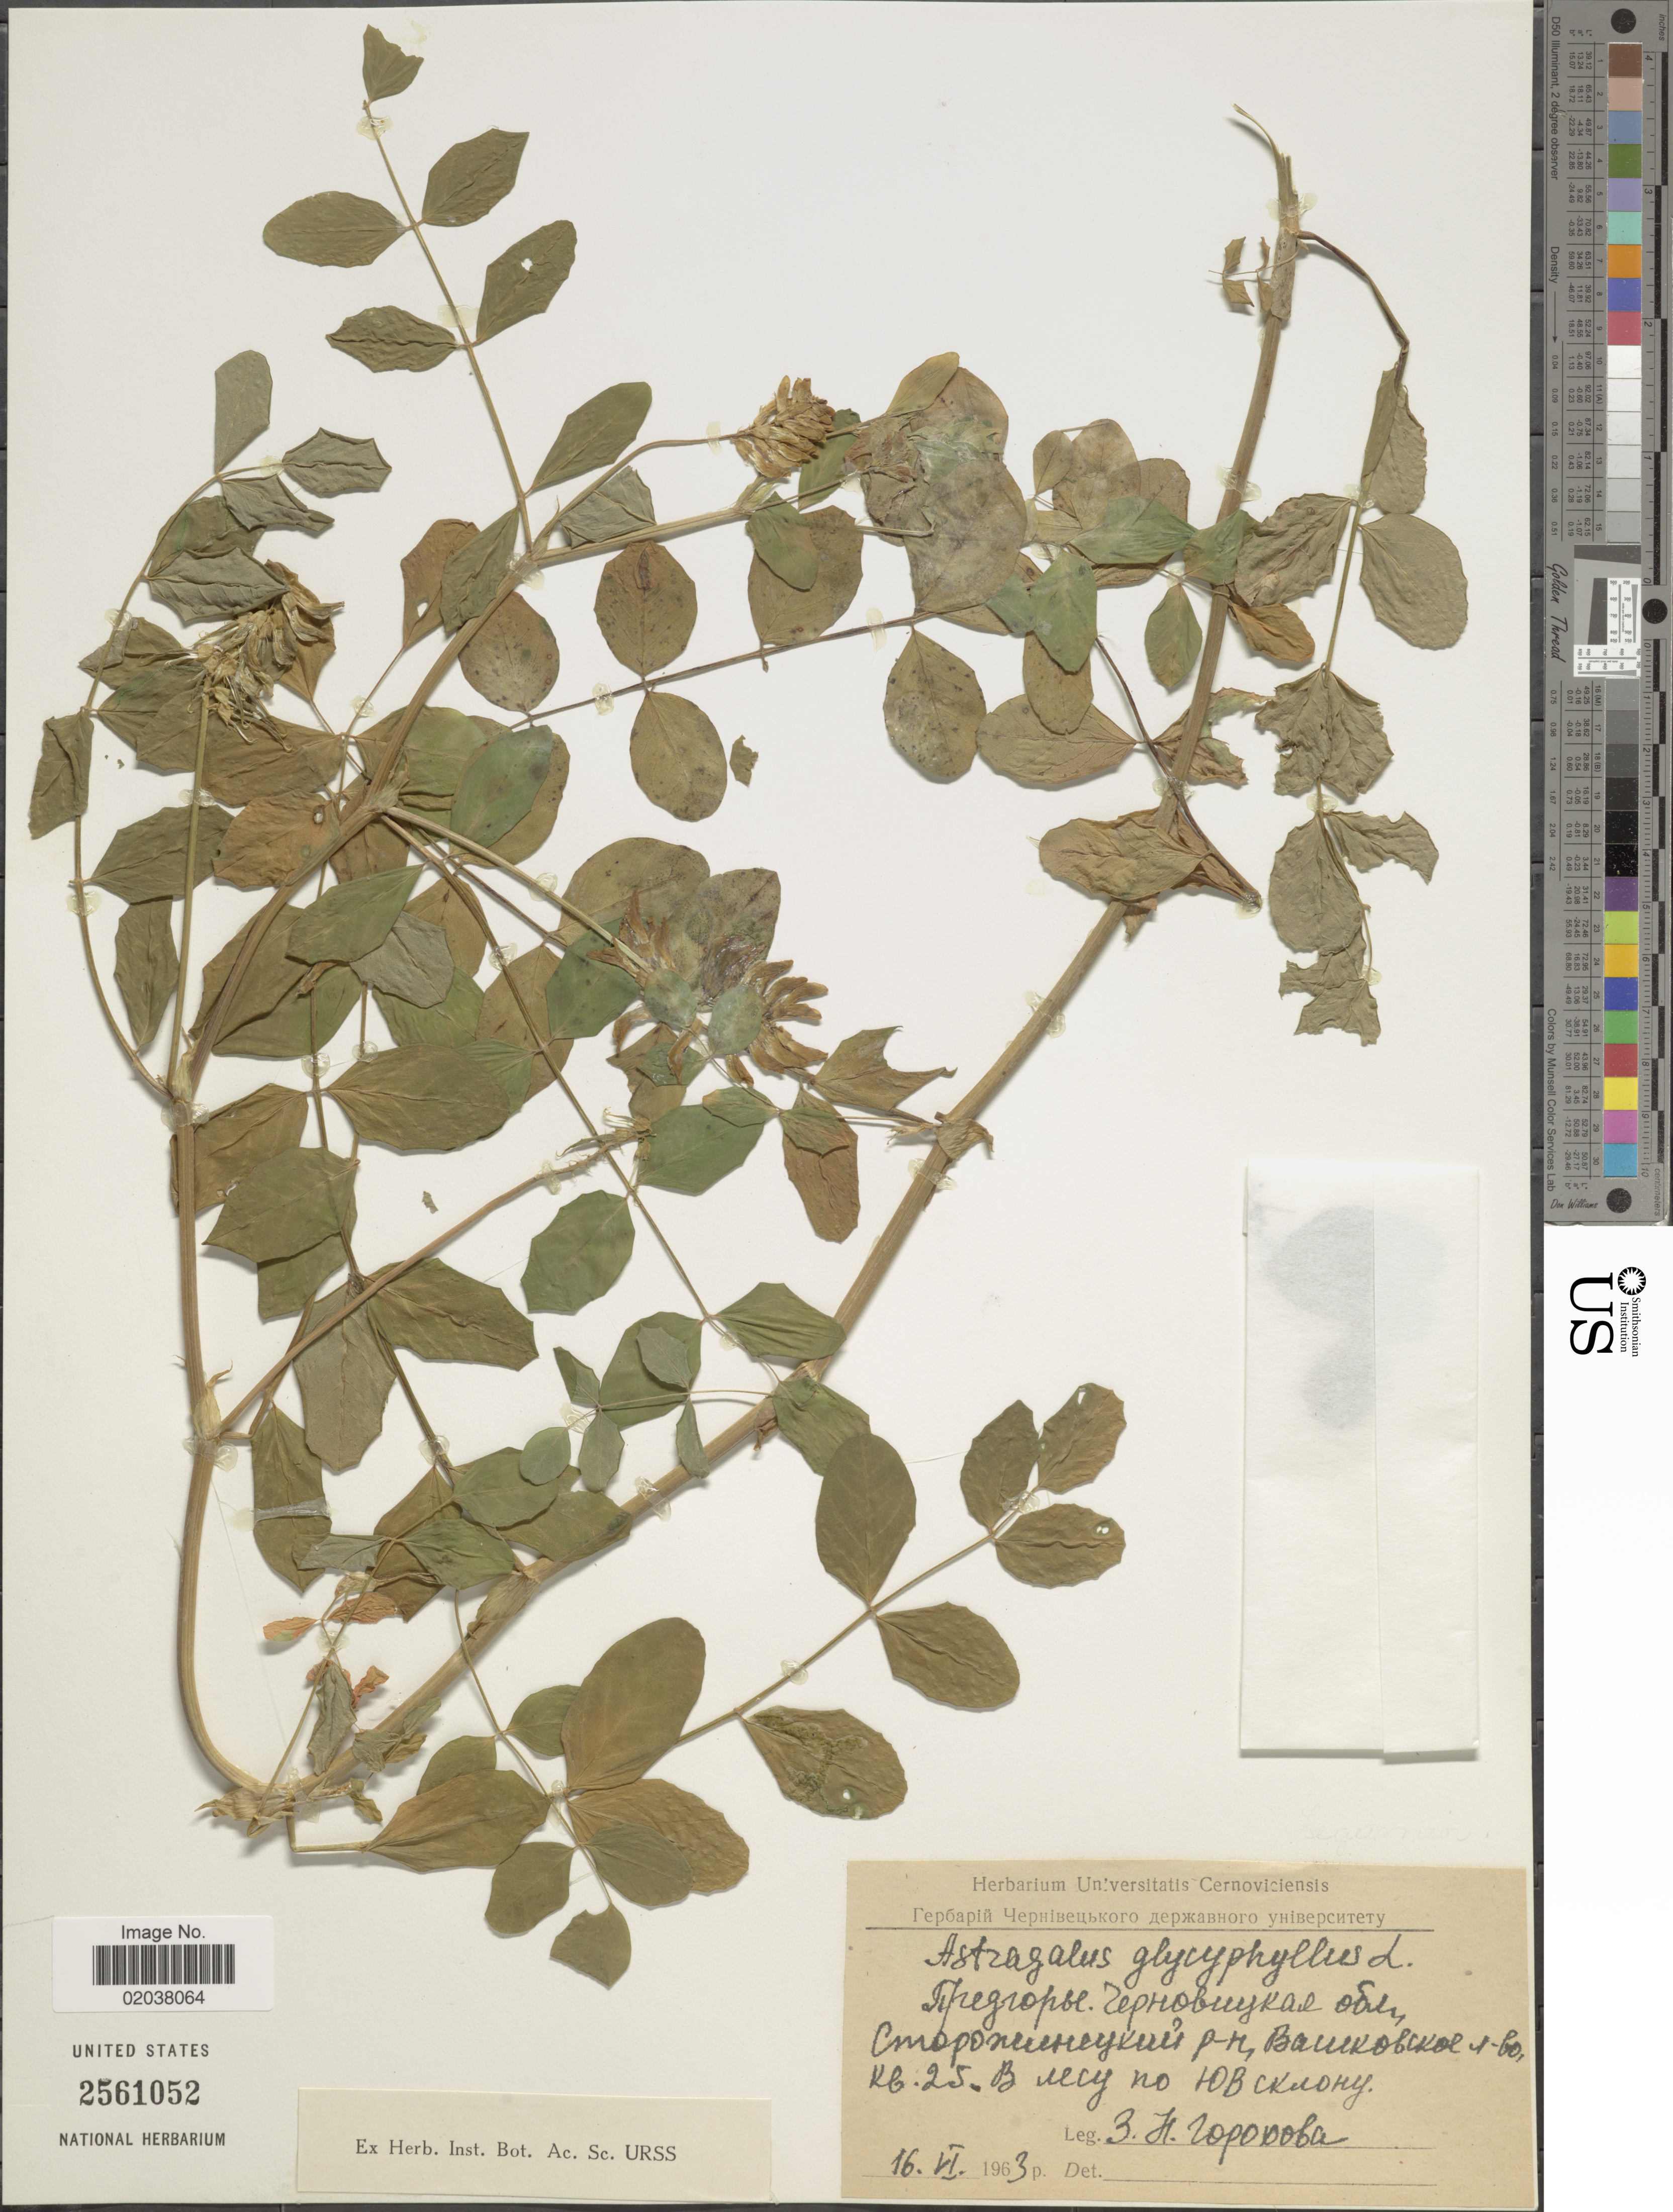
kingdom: Plantae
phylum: Tracheophyta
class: Magnoliopsida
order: Fabales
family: Fabaceae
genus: Astragalus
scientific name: Astragalus glycyphyllos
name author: L.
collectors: Z. Gorokhova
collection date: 1963-06-16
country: Ukraine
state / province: Chernivtsi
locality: Storozhynets Raion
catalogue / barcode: US 2561052